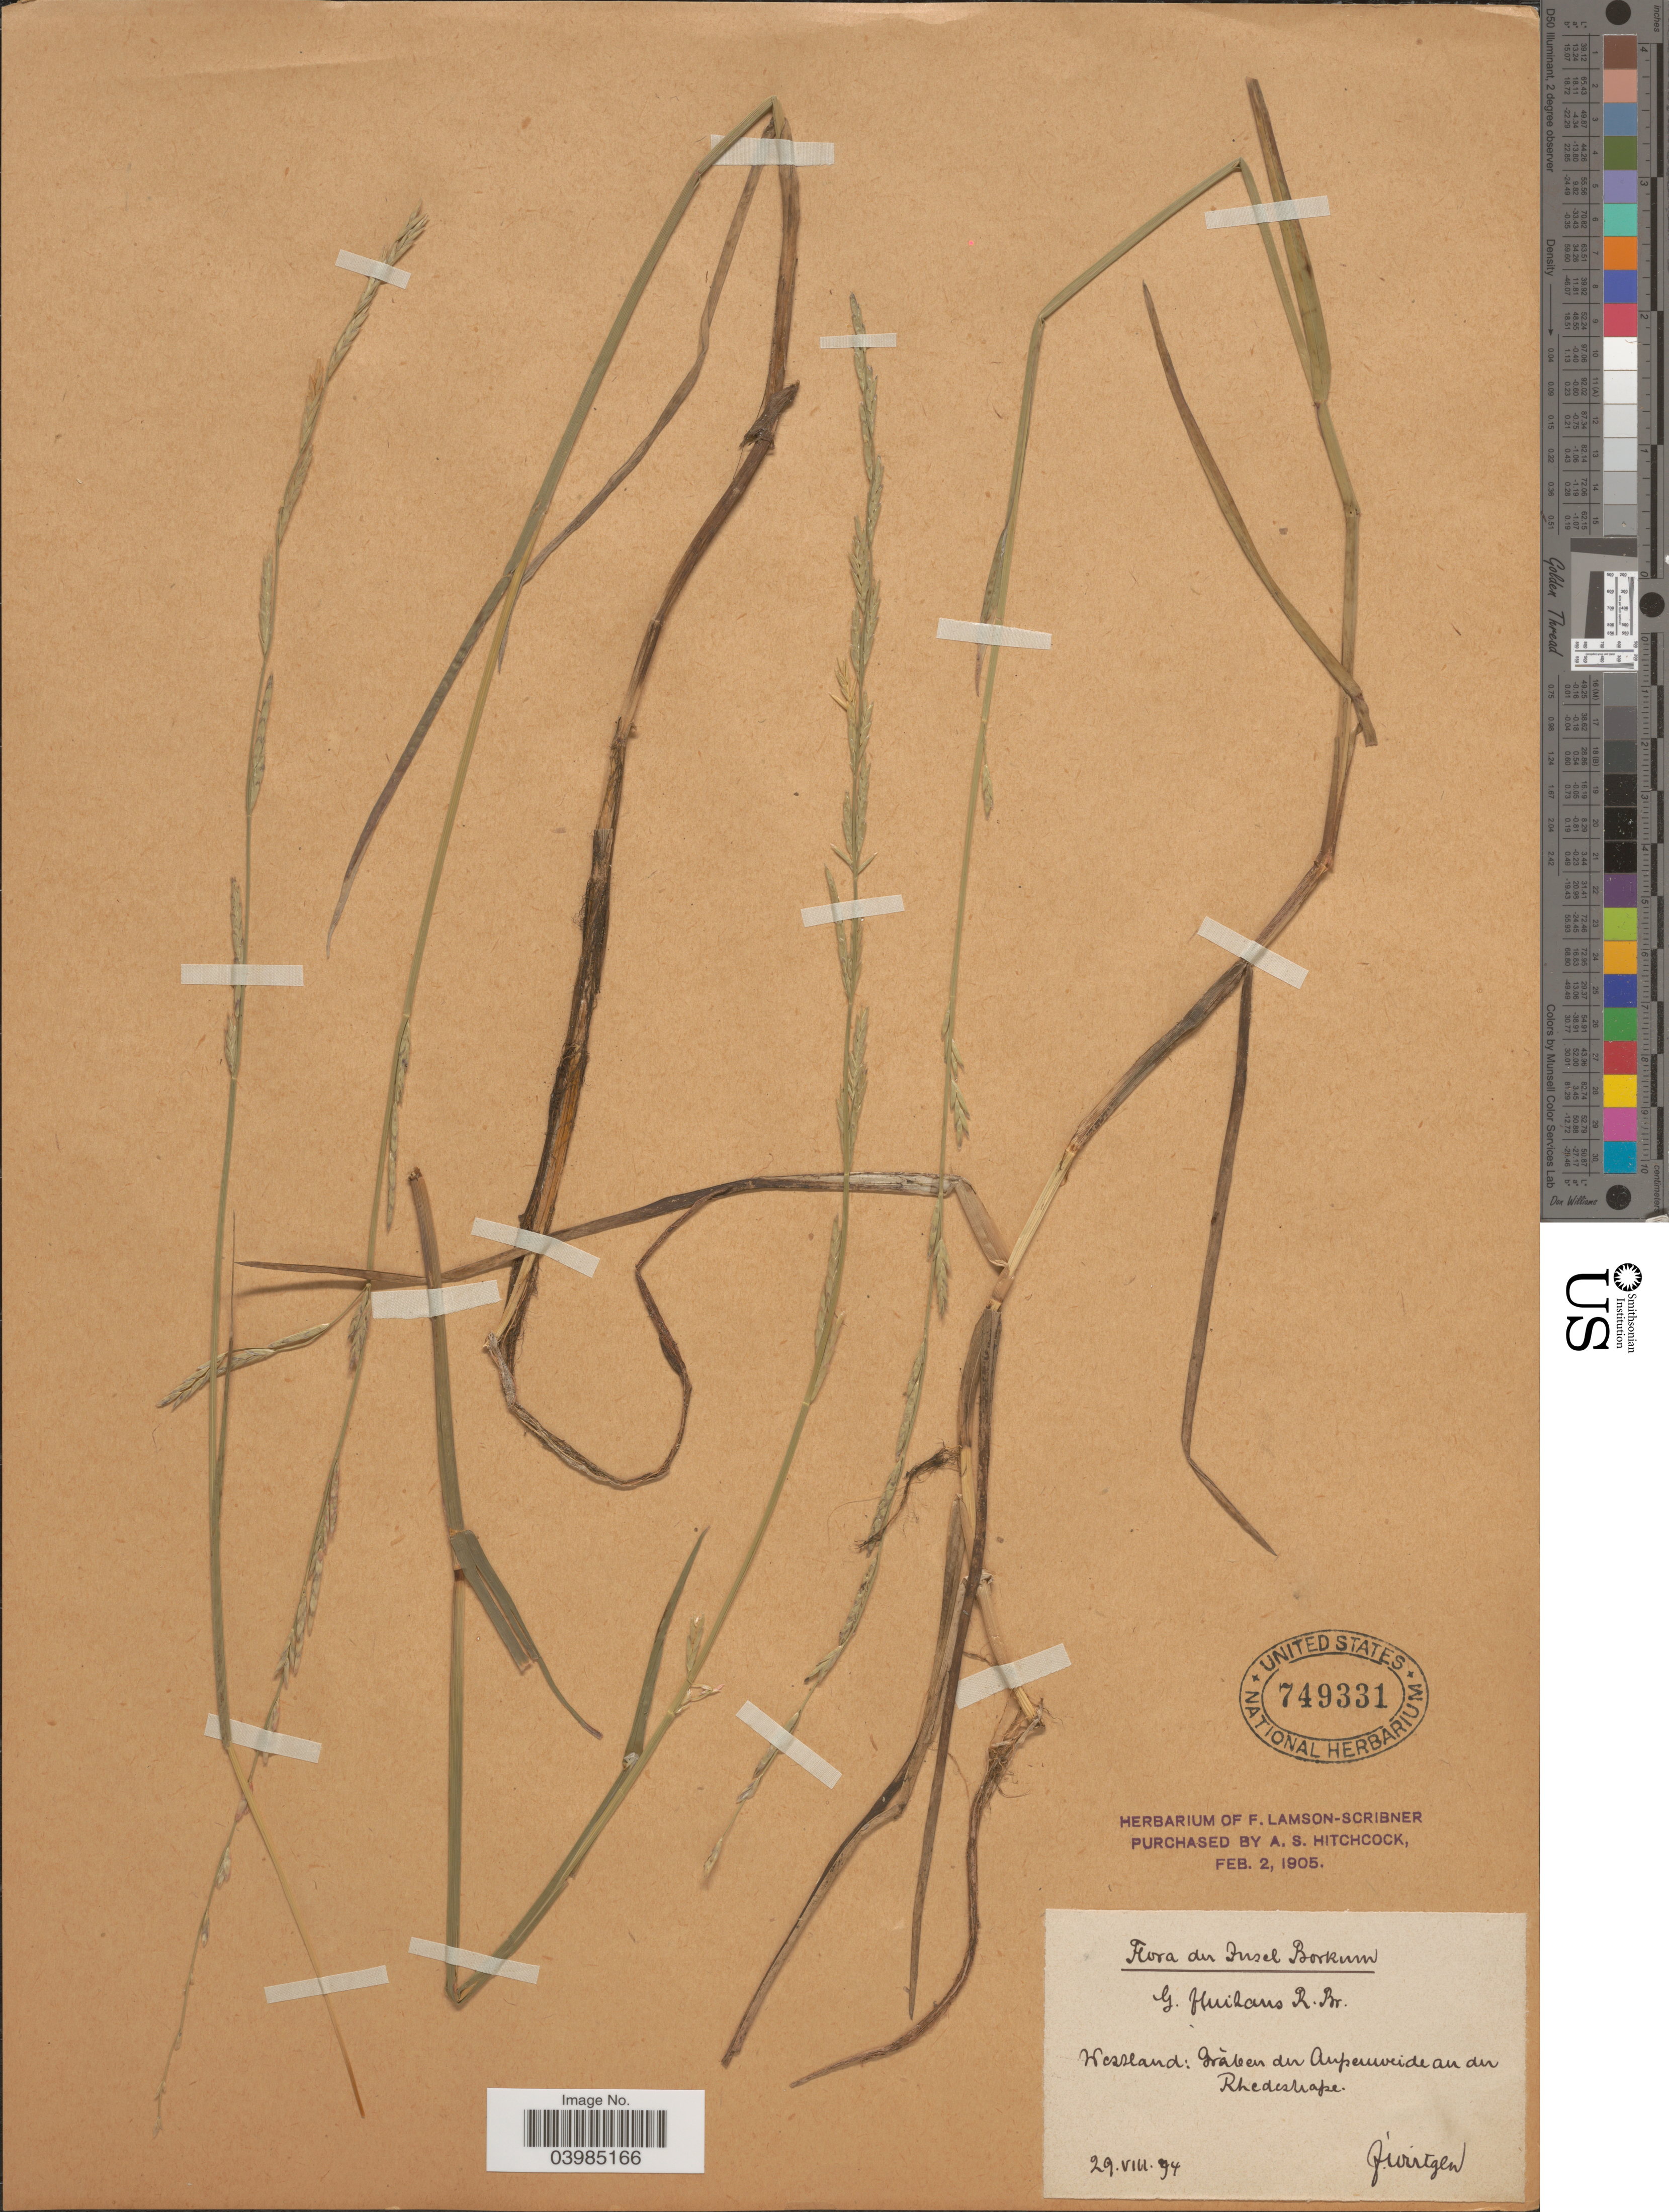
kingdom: Plantae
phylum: Tracheophyta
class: Liliopsida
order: Poales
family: Poaceae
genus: Glyceria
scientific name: Glyceria fluitans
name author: (L.) R. Br.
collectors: F. Wirtgen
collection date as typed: Transcribed d/m/y: 29/8/94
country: Germany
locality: Insel Borkum. Wessland: Gràben der Auperweide [interpreted] an du Rhedestrape [interpreted].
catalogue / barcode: US 749331